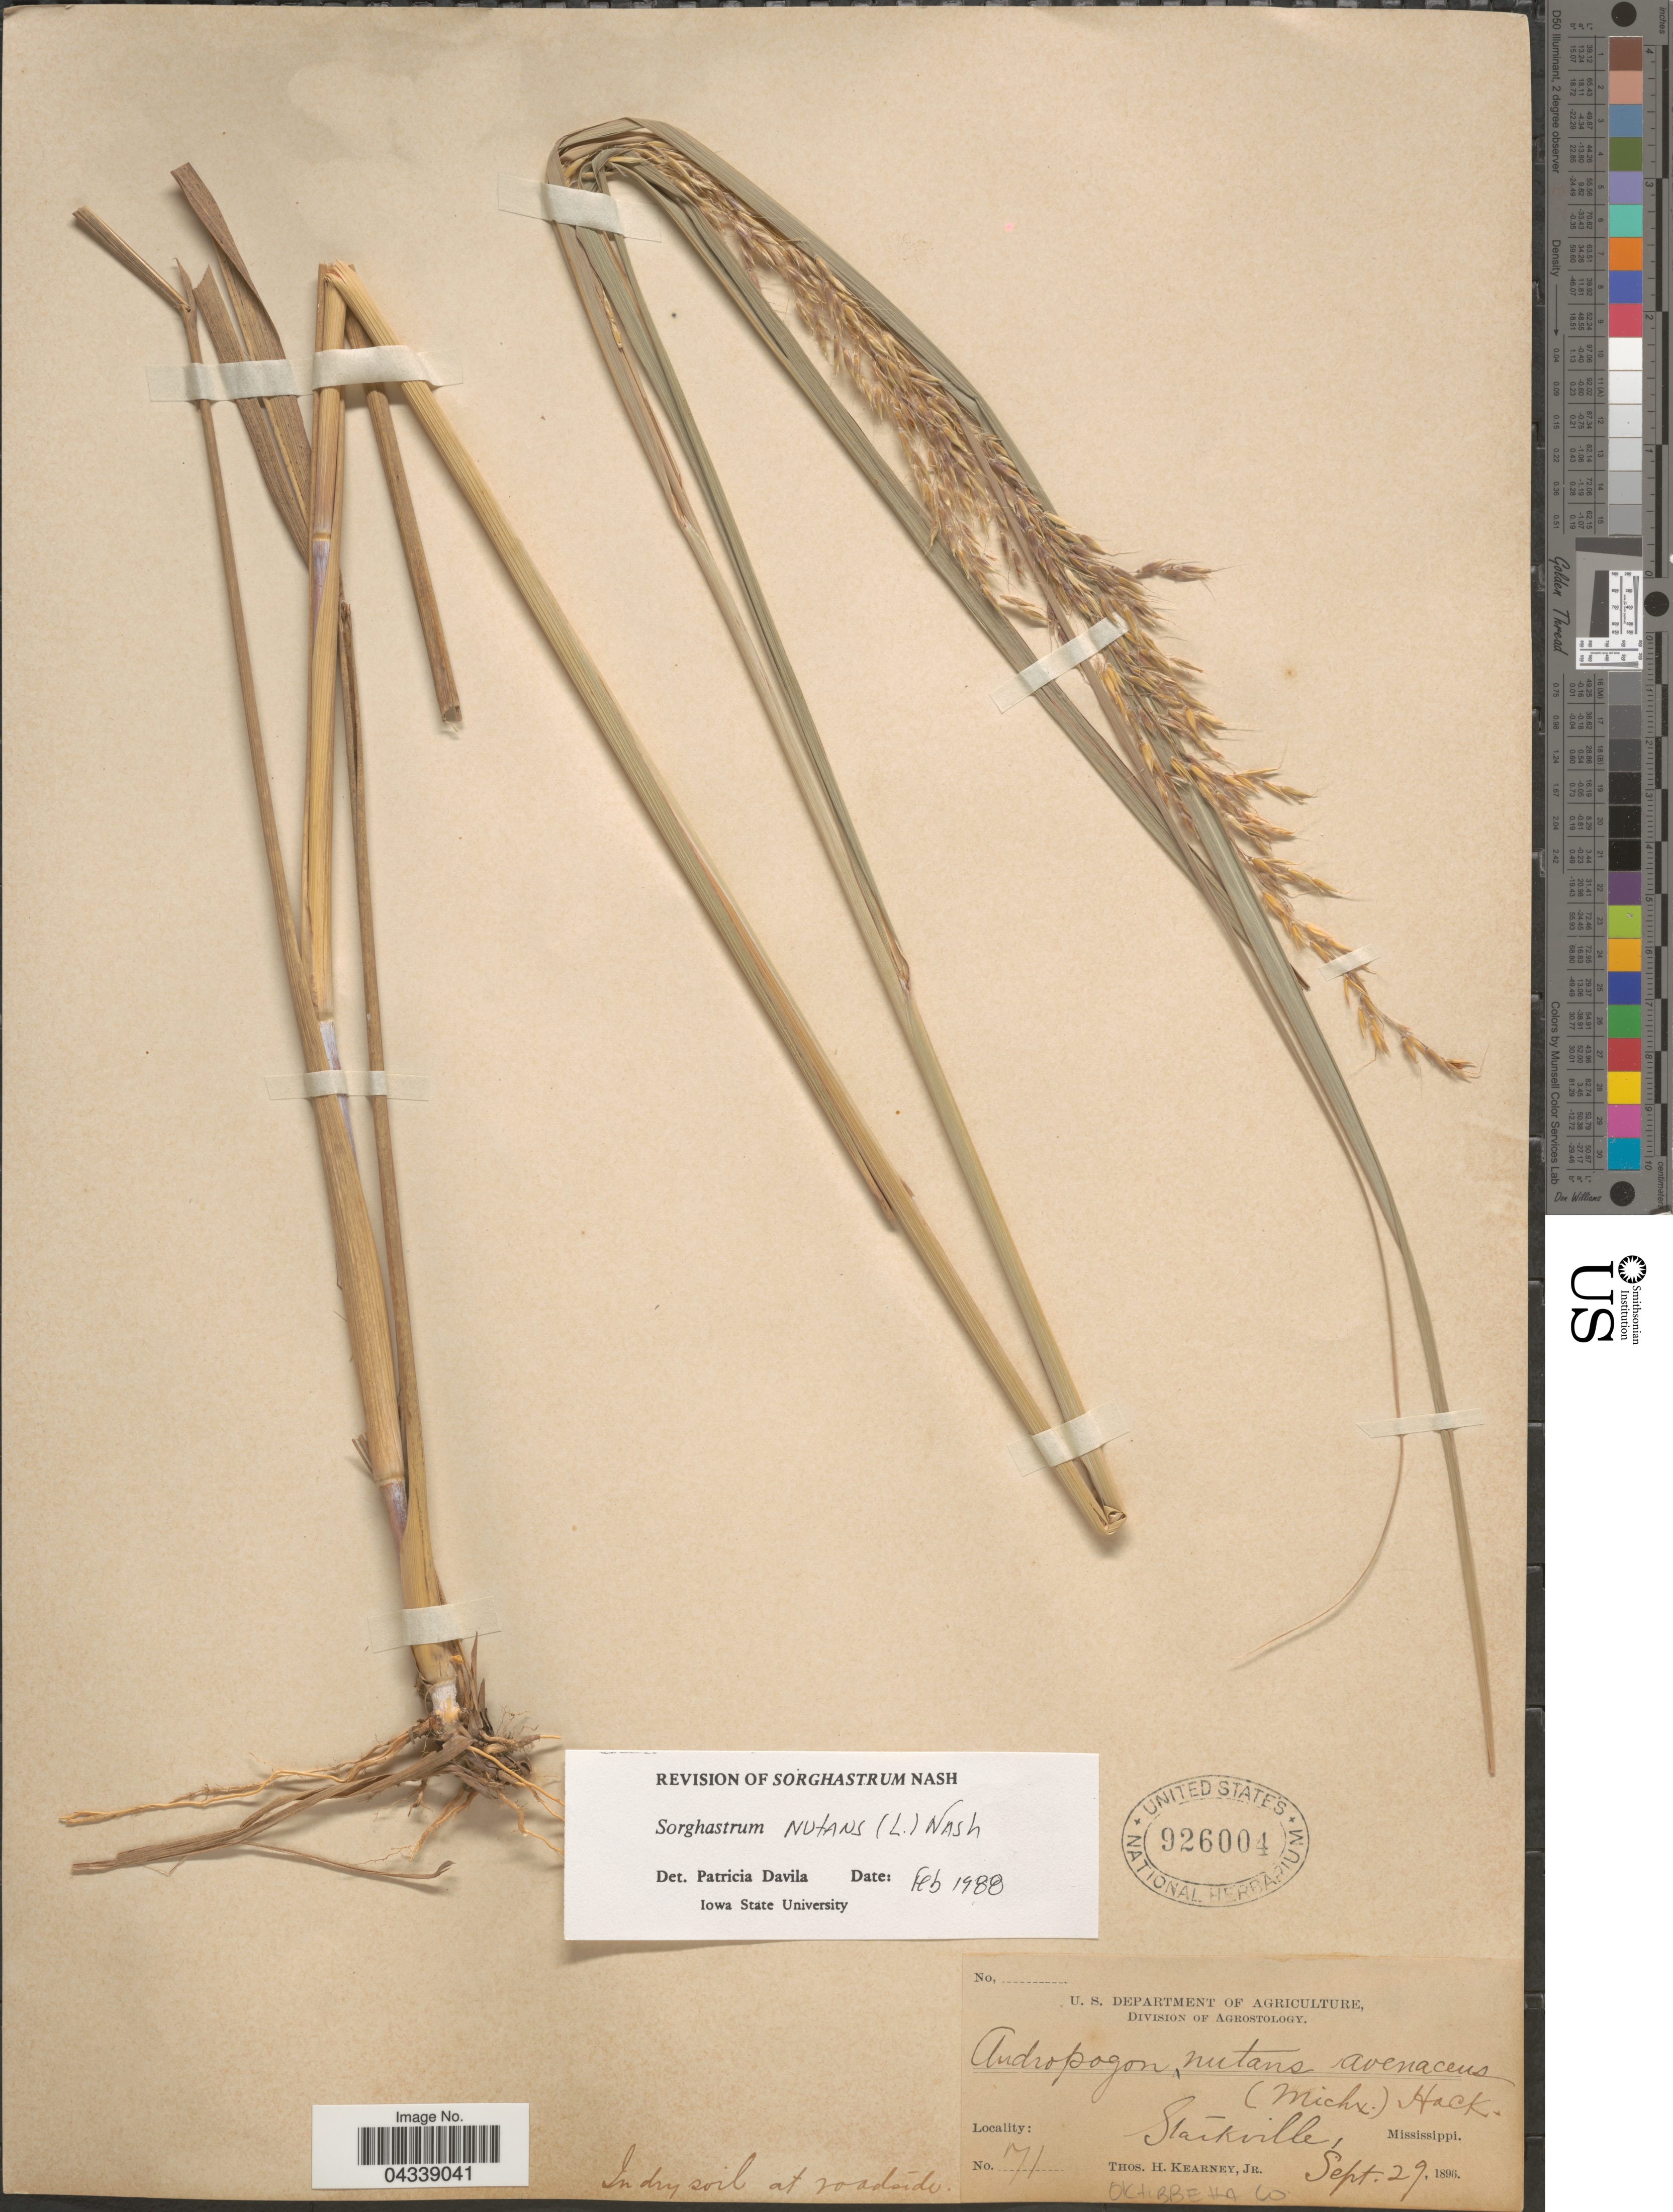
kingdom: Plantae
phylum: Tracheophyta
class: Liliopsida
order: Poales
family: Poaceae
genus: Sorghastrum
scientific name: Sorghastrum nutans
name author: (L.) Nash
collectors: T. H. Kearney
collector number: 71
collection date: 1896-09-29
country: United States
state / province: Mississippi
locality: Starkville. Oktibbeha Co.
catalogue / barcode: US 926004